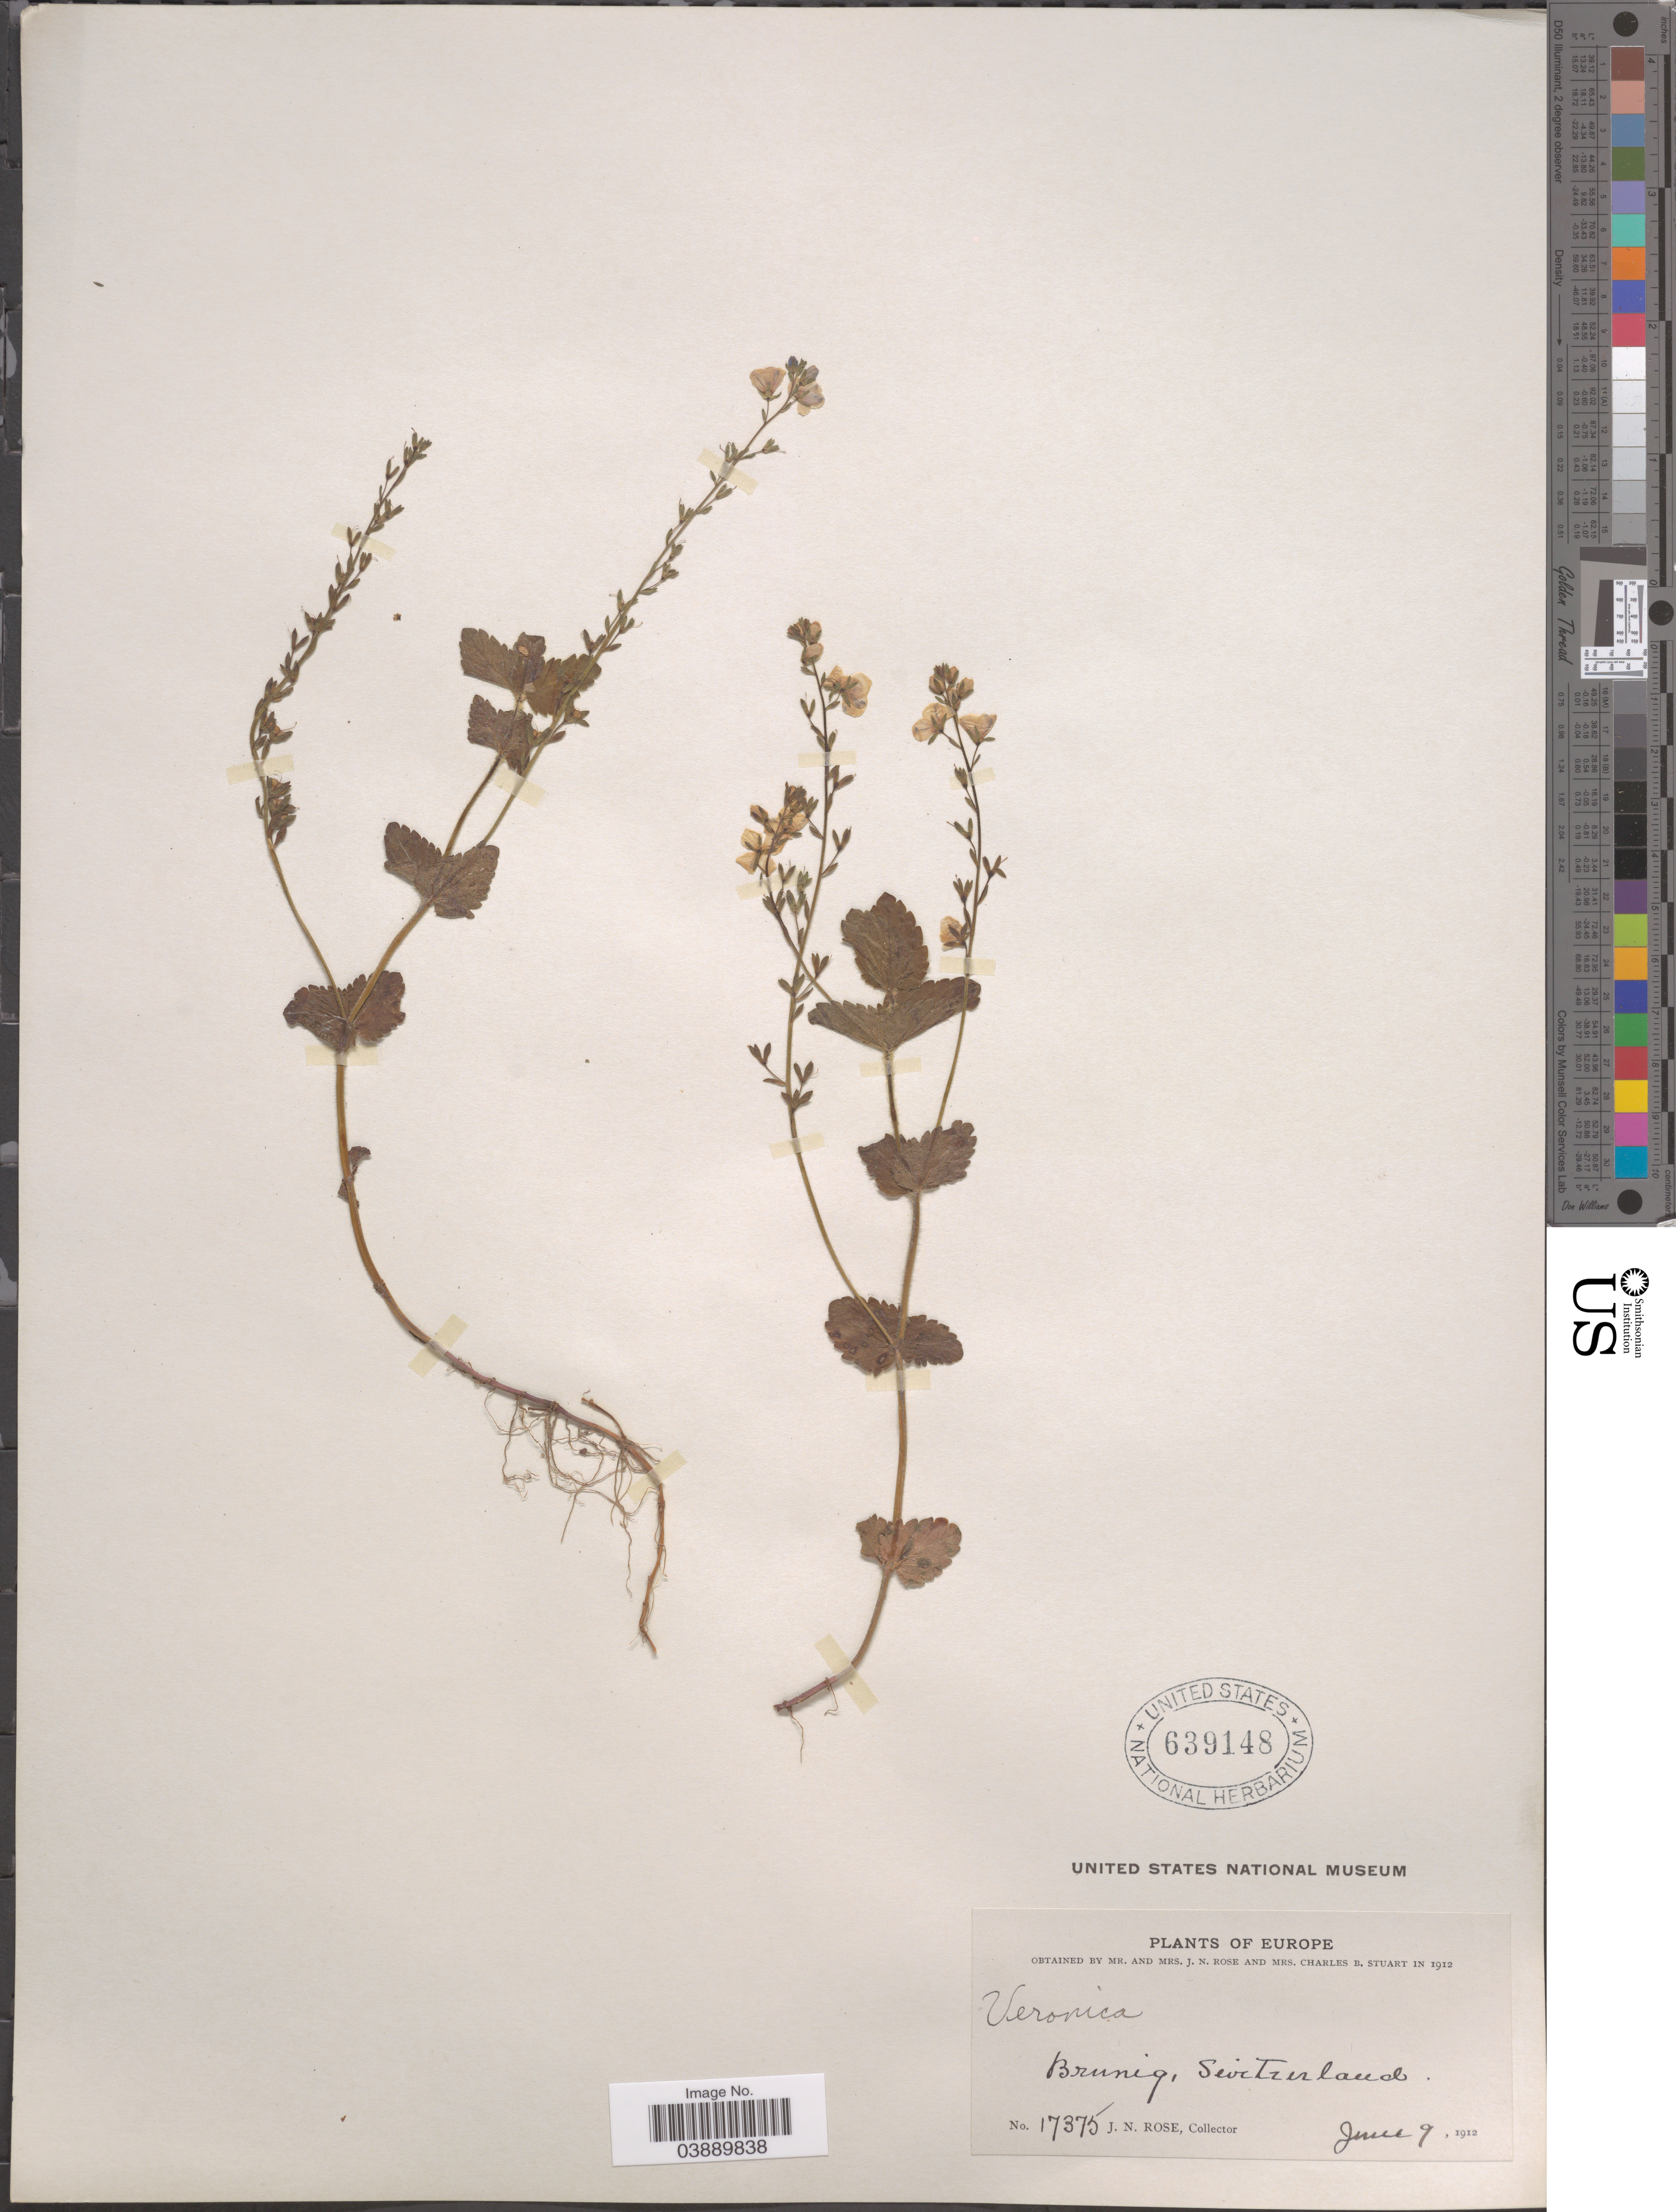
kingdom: Plantae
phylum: Tracheophyta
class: Magnoliopsida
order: Lamiales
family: Plantaginaceae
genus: Veronica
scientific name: Veronica chamaedrys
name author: L.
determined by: Albach, Dirk C.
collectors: J. N. Rose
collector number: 17375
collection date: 1912-06-09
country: Switzerland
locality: Brunig.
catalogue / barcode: US 639148